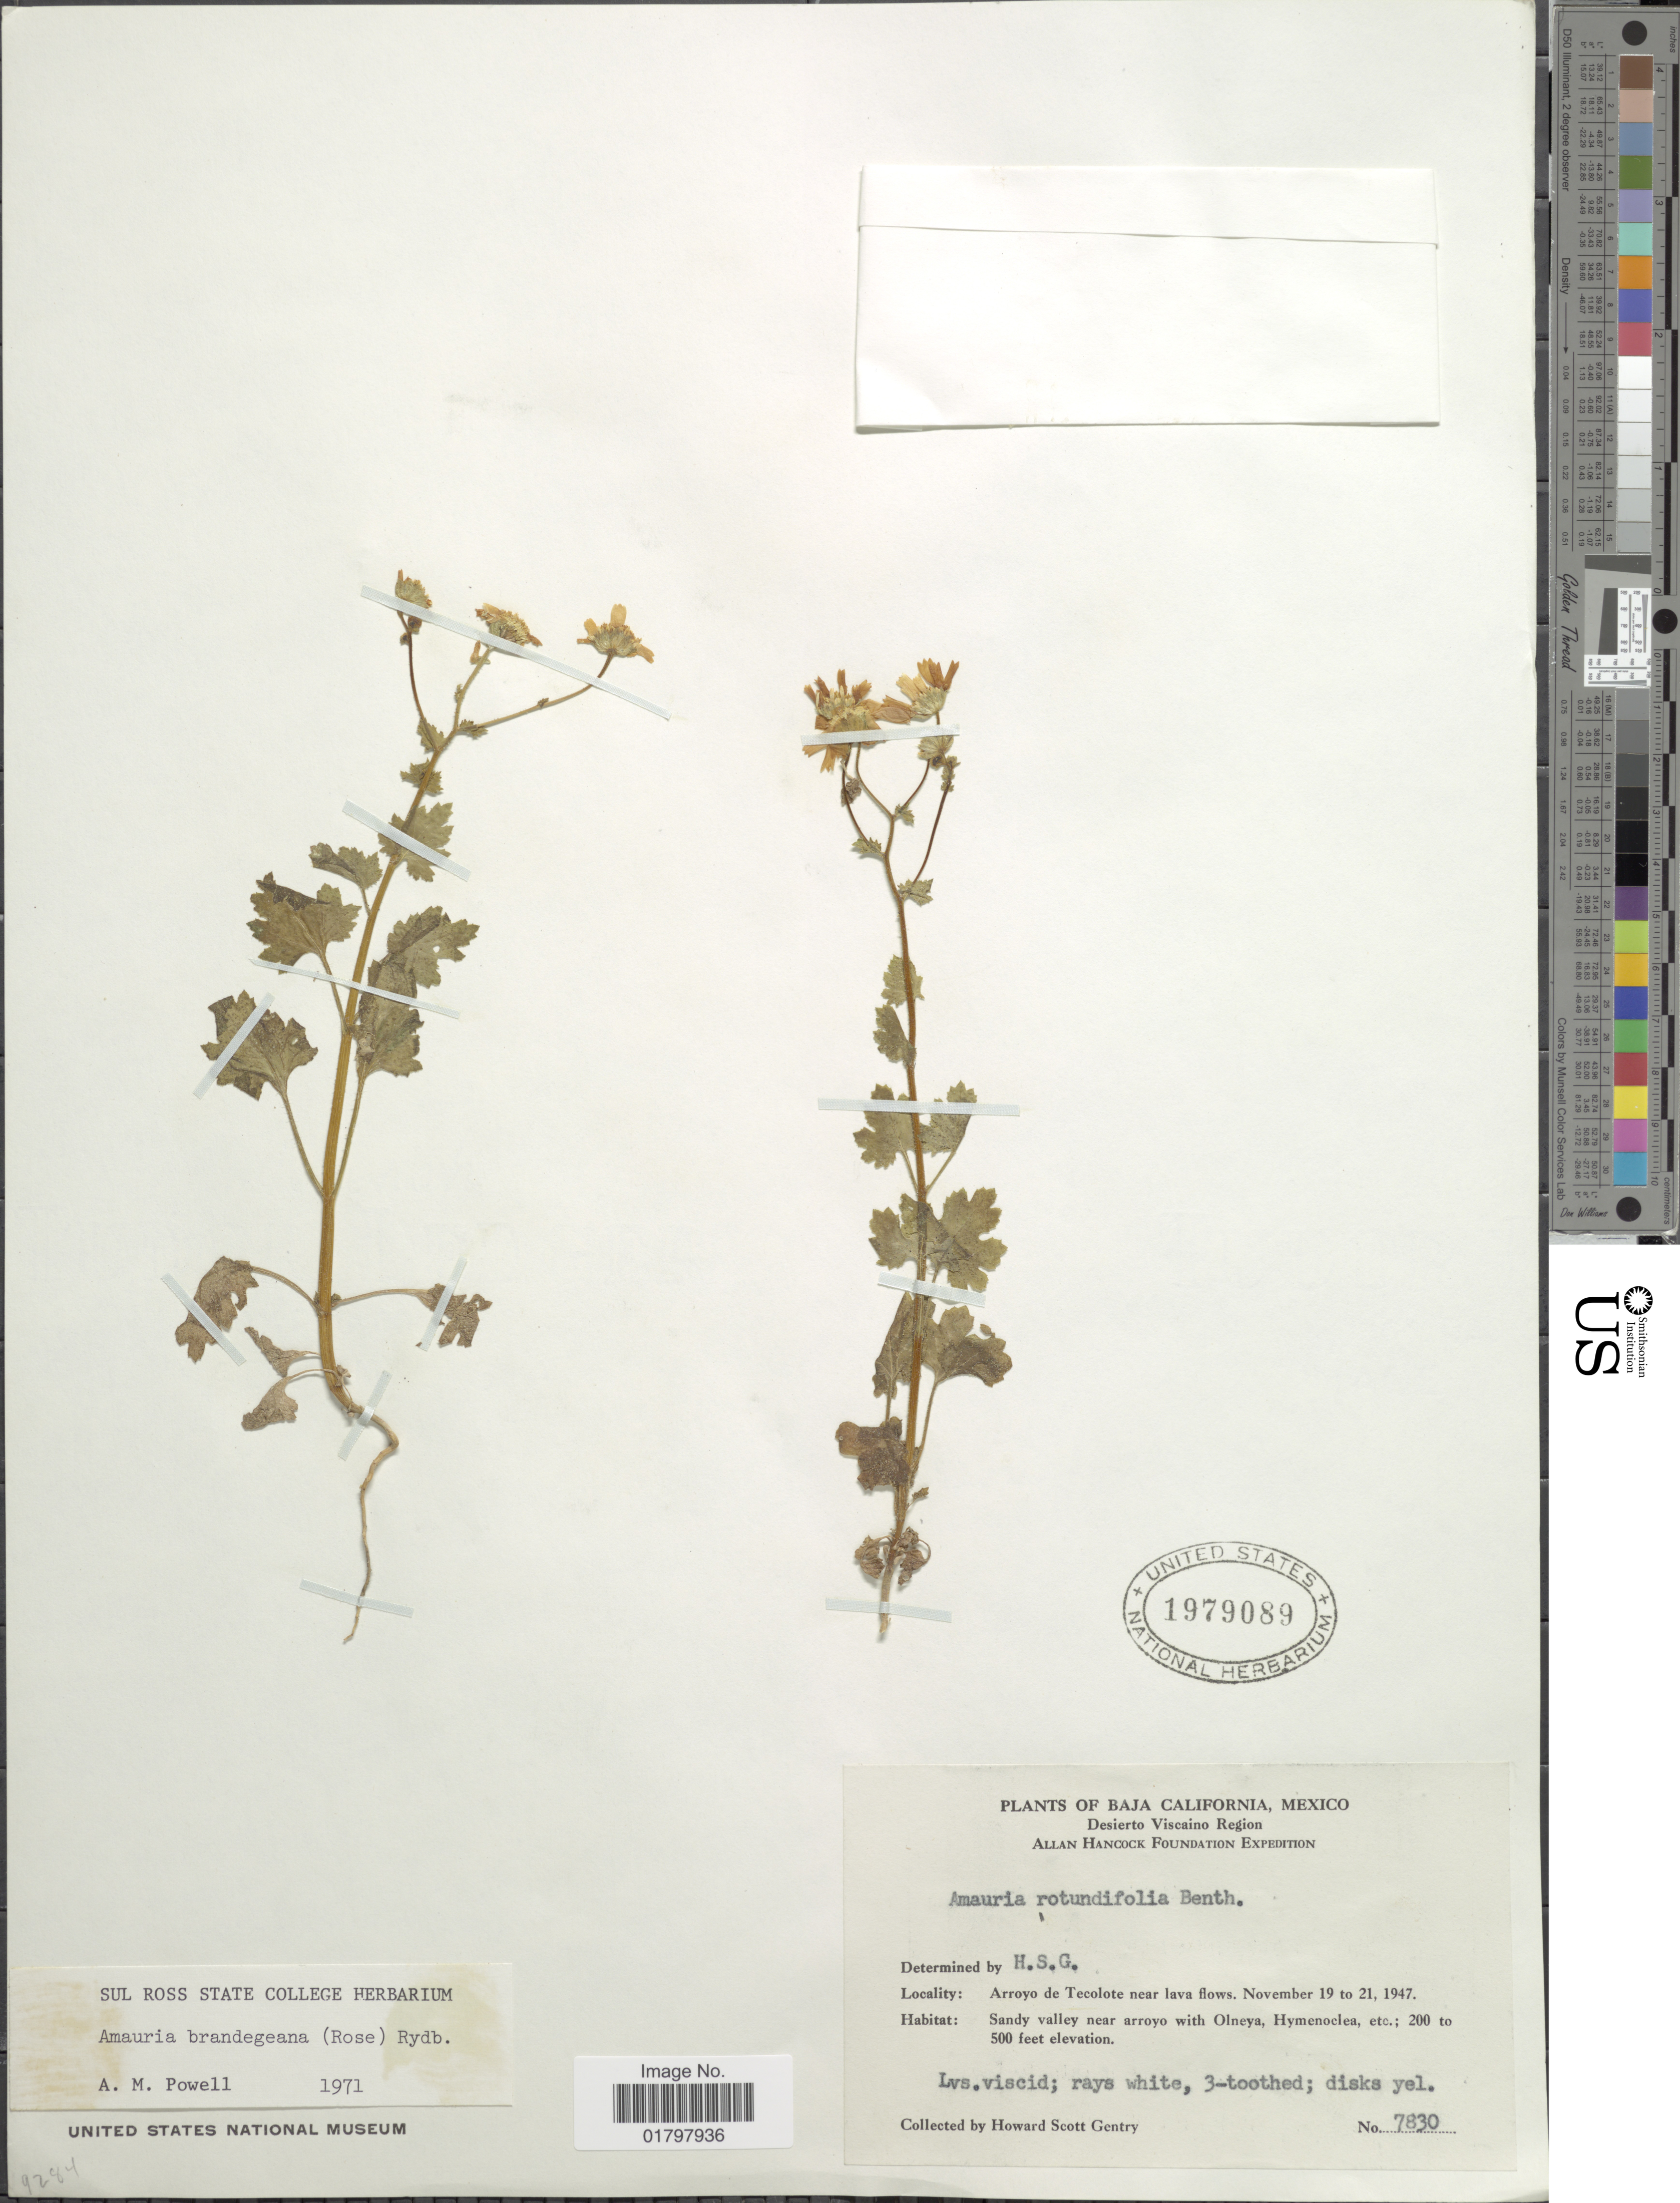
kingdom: Plantae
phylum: Tracheophyta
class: Magnoliopsida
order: Asterales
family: Asteraceae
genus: Amauria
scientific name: Amauria brandegeana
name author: (Rose) Rydb.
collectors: H. S. Gentry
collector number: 7830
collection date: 1947-11-19/1947-11-21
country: Mexico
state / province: Baja California Sur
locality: Desierto Viscaino Region. Allan Hancock Foundation. Arroyo de Tecolote near lava flows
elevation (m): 61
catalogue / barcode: US 1979089